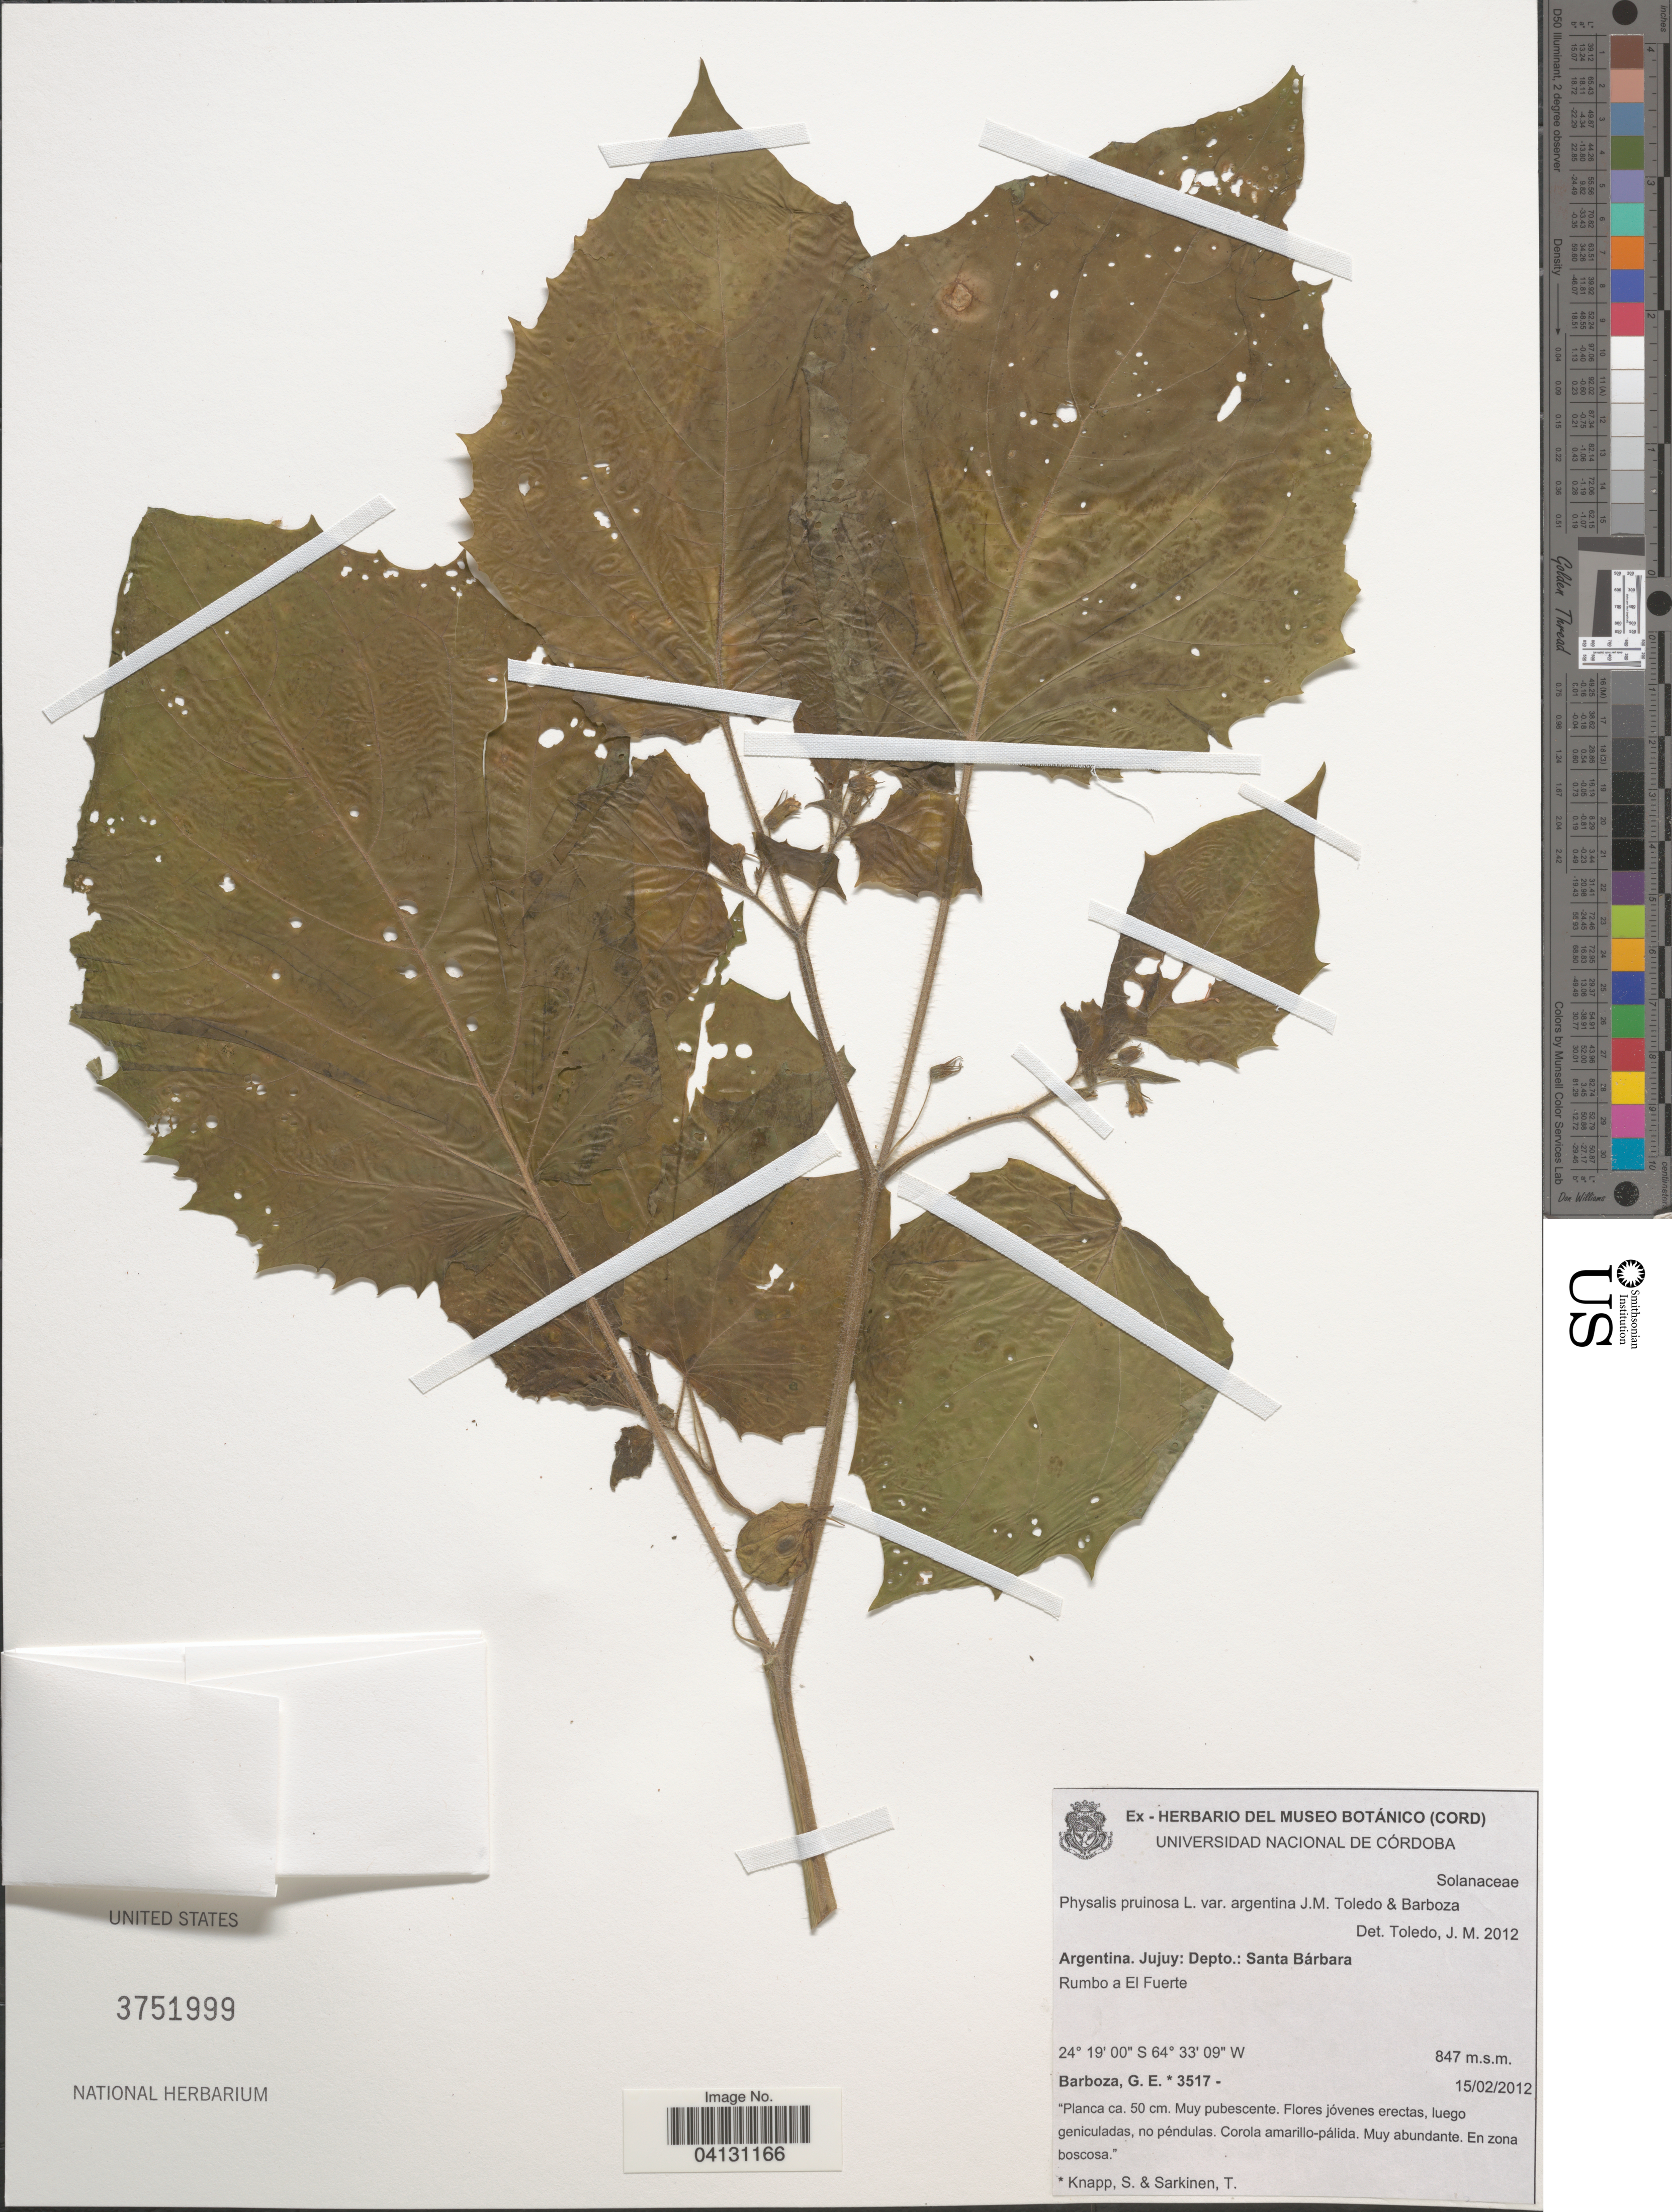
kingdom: Plantae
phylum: Tracheophyta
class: Magnoliopsida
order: Solanales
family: Solanaceae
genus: Physalis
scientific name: Physalis pruinosa var. argentina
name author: J.M. Toledo & Barboza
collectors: G. E. Barboza, S. Knapp & Särkinen, T.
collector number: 3517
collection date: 2012-02-15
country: Argentina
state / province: Jujuy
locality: Depto.: Santa Bárbara. Rumbo a El Fuerte.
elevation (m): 847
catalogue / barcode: US 3751999